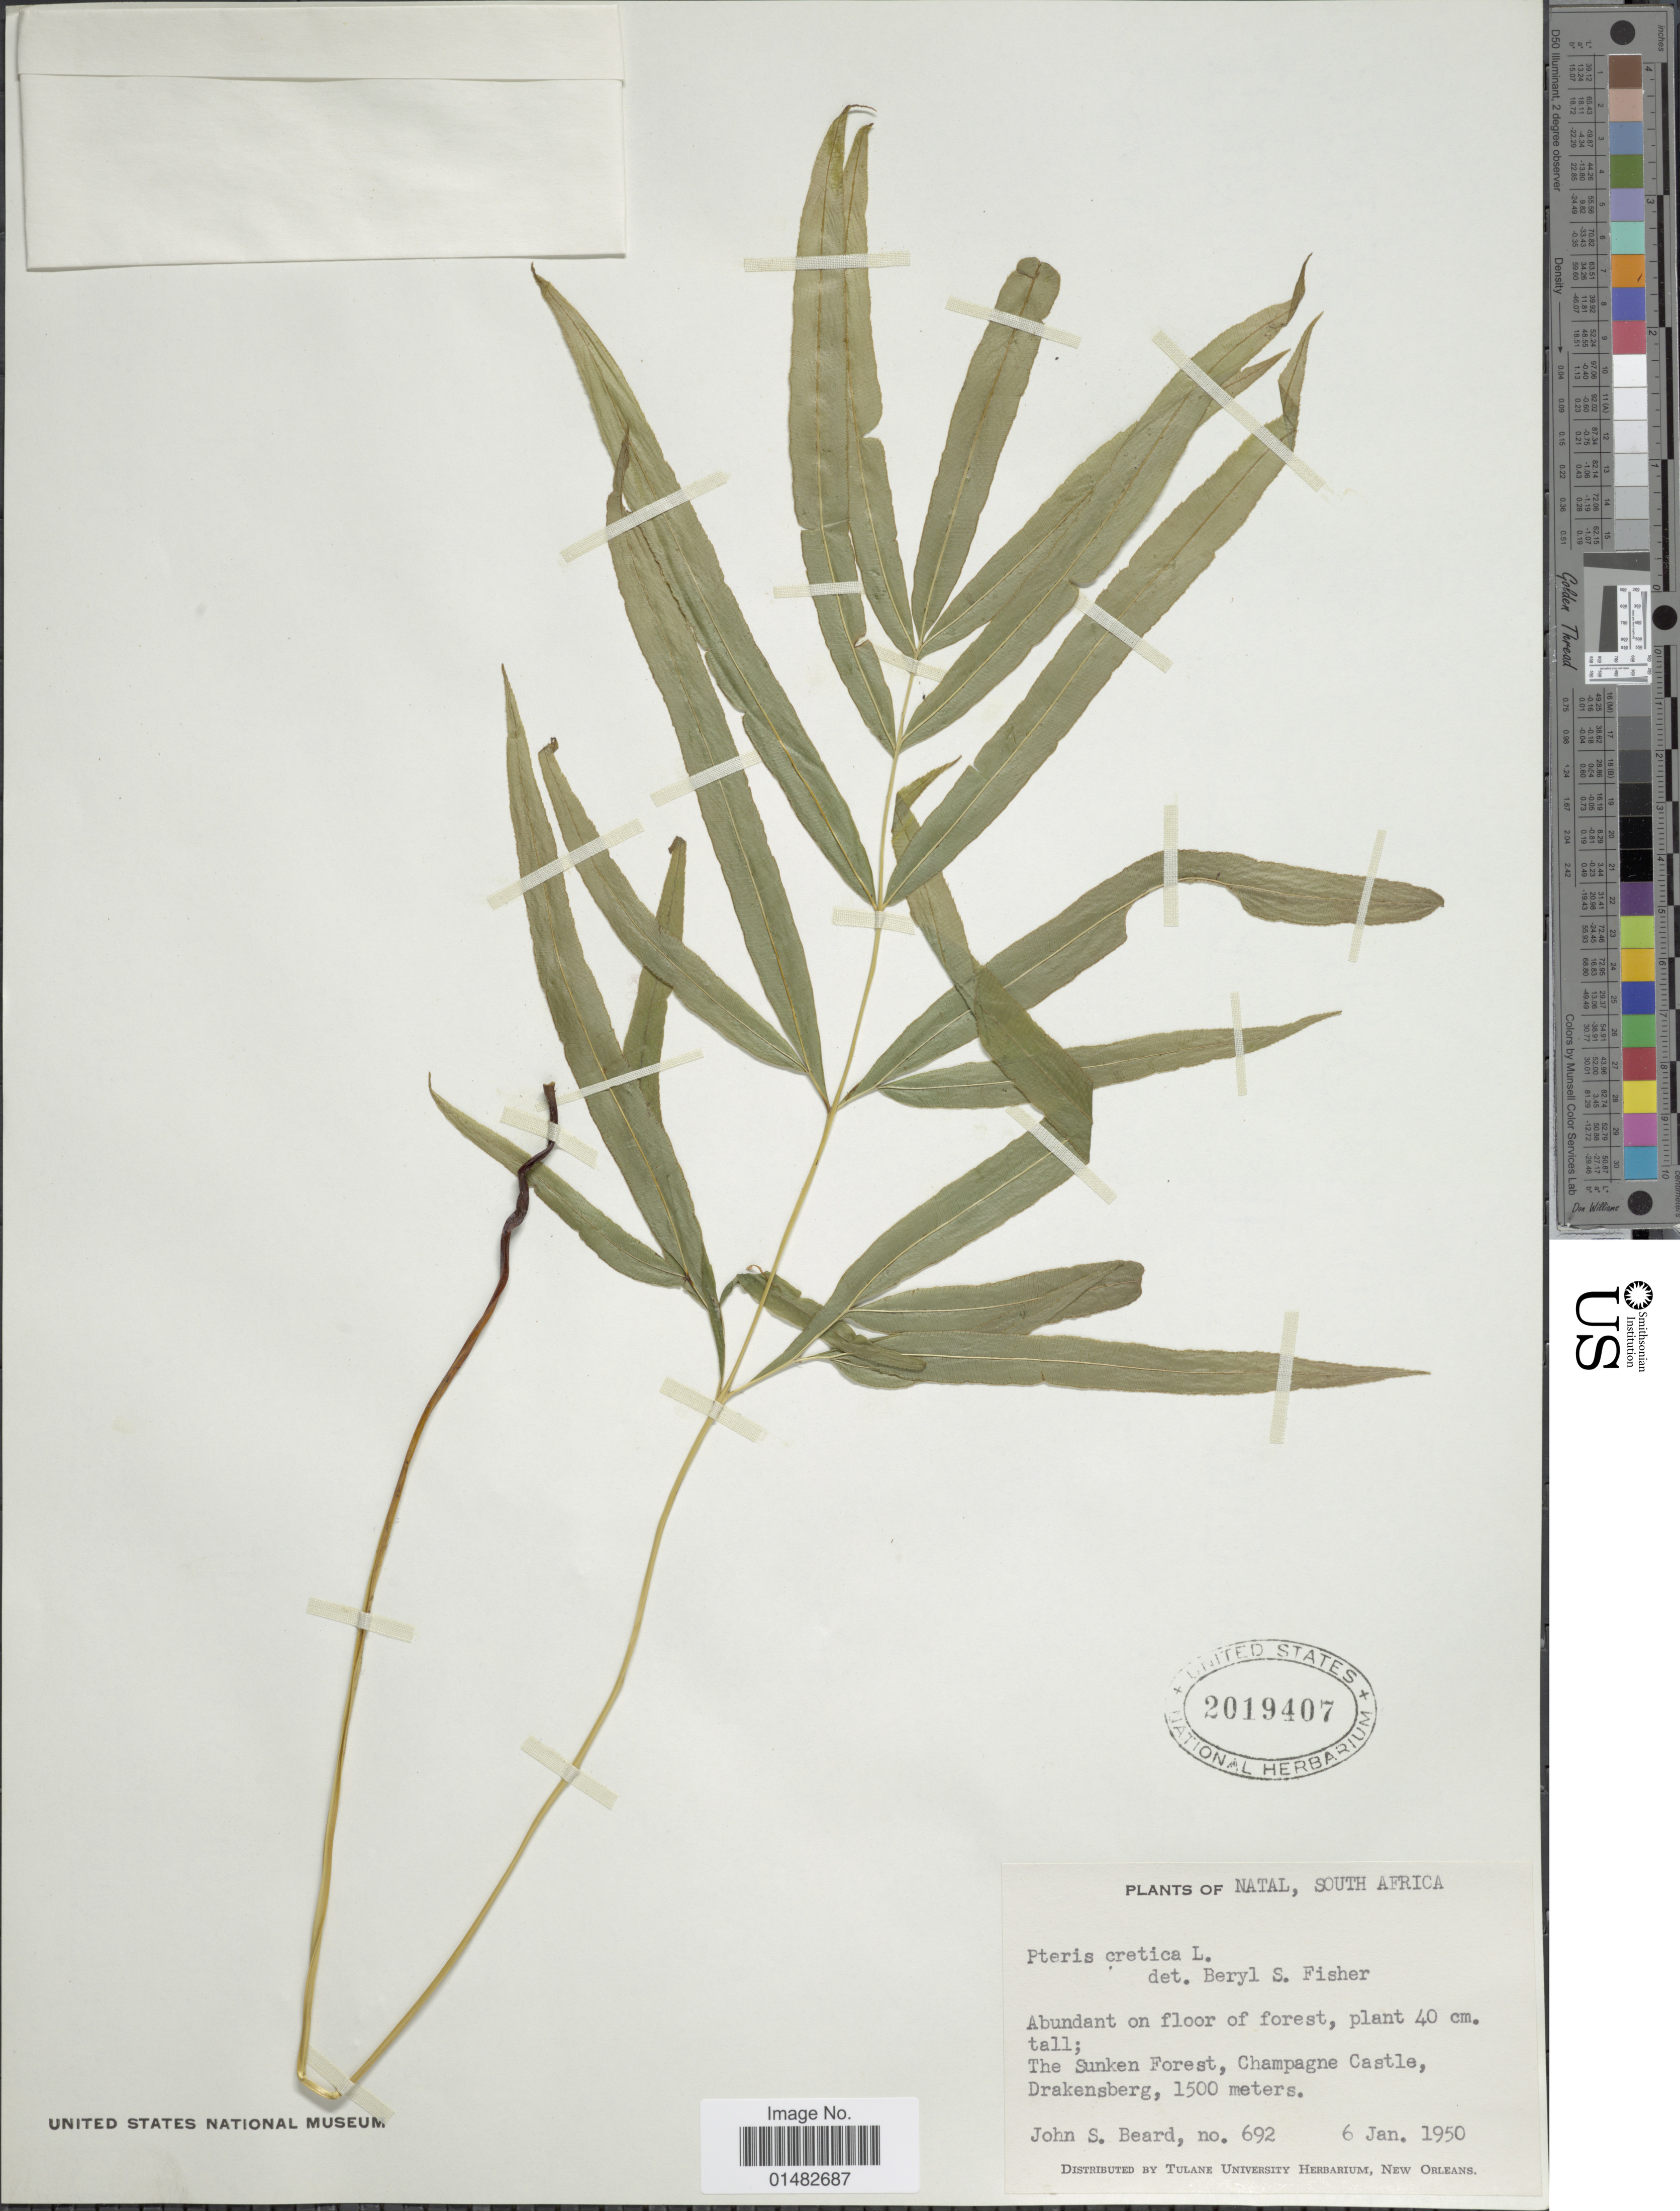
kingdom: Plantae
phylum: Tracheophyta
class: Polypodiopsida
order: Polypodiales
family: Pteridaceae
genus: Pteris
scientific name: Pteris cretica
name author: L.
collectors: J. Beard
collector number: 692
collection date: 1950-01-06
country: South Africa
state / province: KwaZulu-Natal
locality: Natal, South Africa, The sunken Forest, Champagne Castle, Drakensberg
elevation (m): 1500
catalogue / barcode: US 2019407